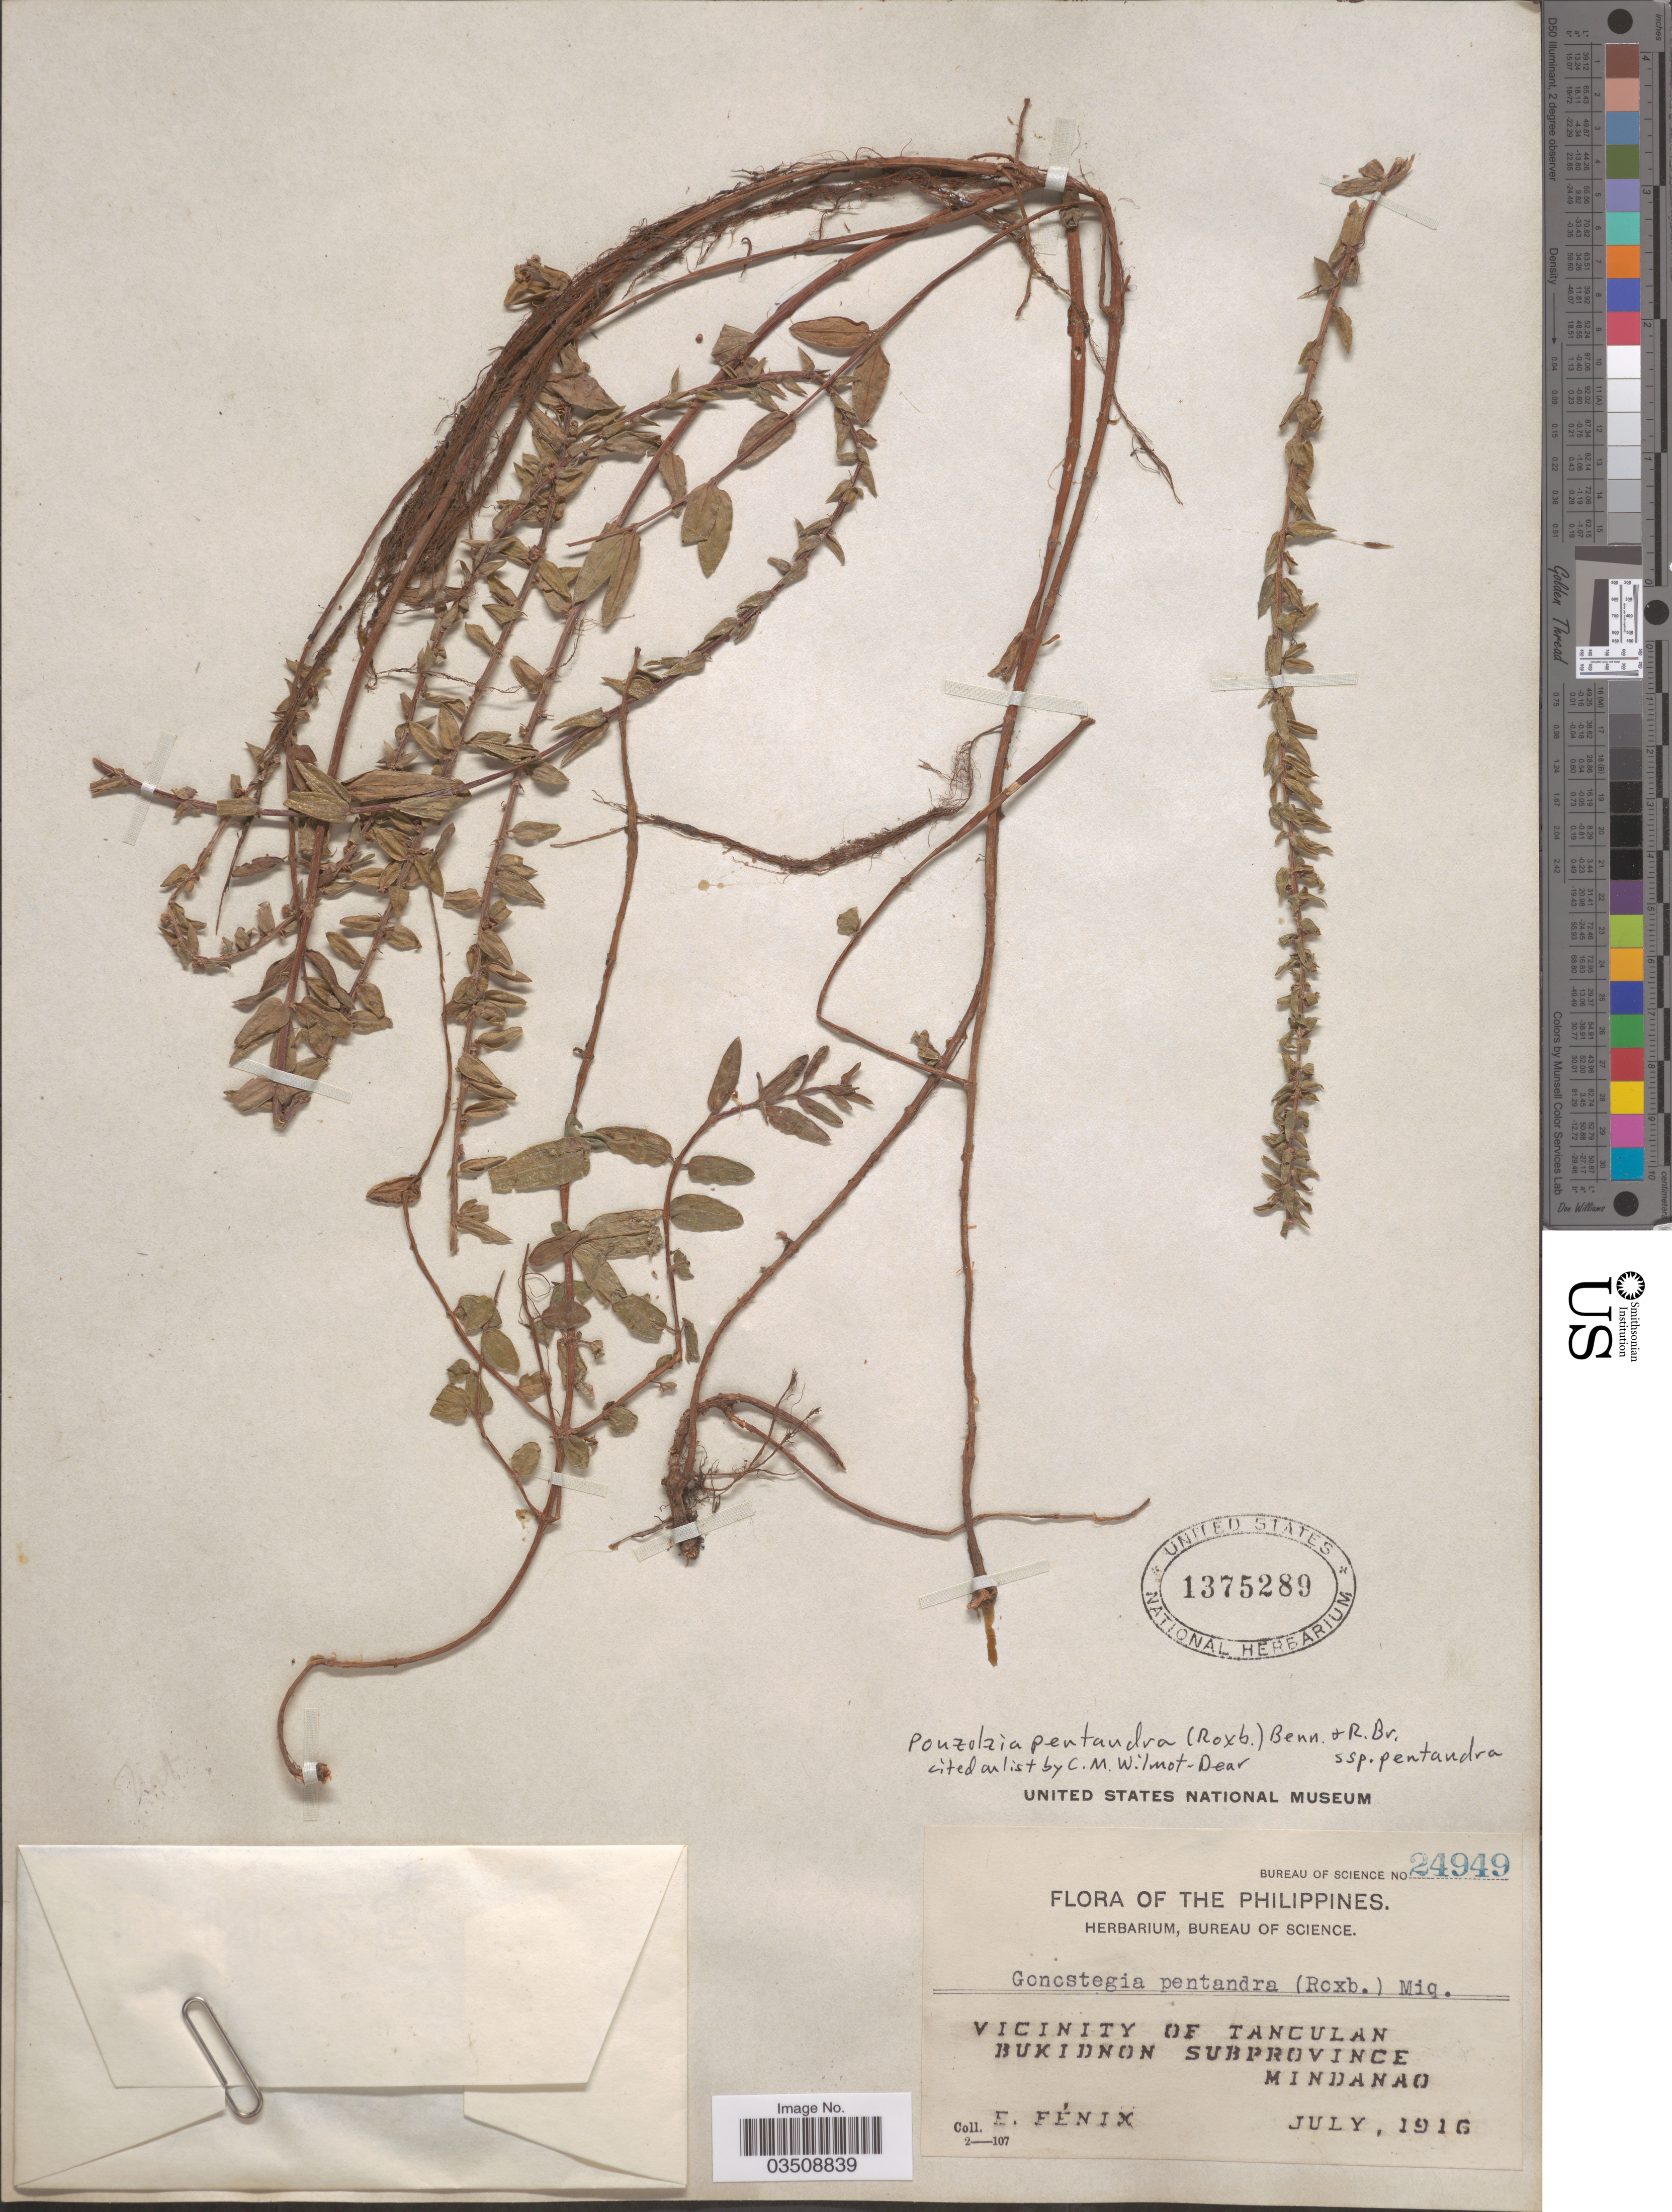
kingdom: Plantae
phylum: Tracheophyta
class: Magnoliopsida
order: Rosales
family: Urticaceae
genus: Gonostegia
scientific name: Gonostegia pentandra var. pentandra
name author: (Roxb.) Miq.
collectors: E. Fénix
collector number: Bureau of Science 24949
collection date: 1916-07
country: Philippines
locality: Vicinity of Tanculan. Bukidnon Subprovince. Mindanao.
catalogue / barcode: US 1375289